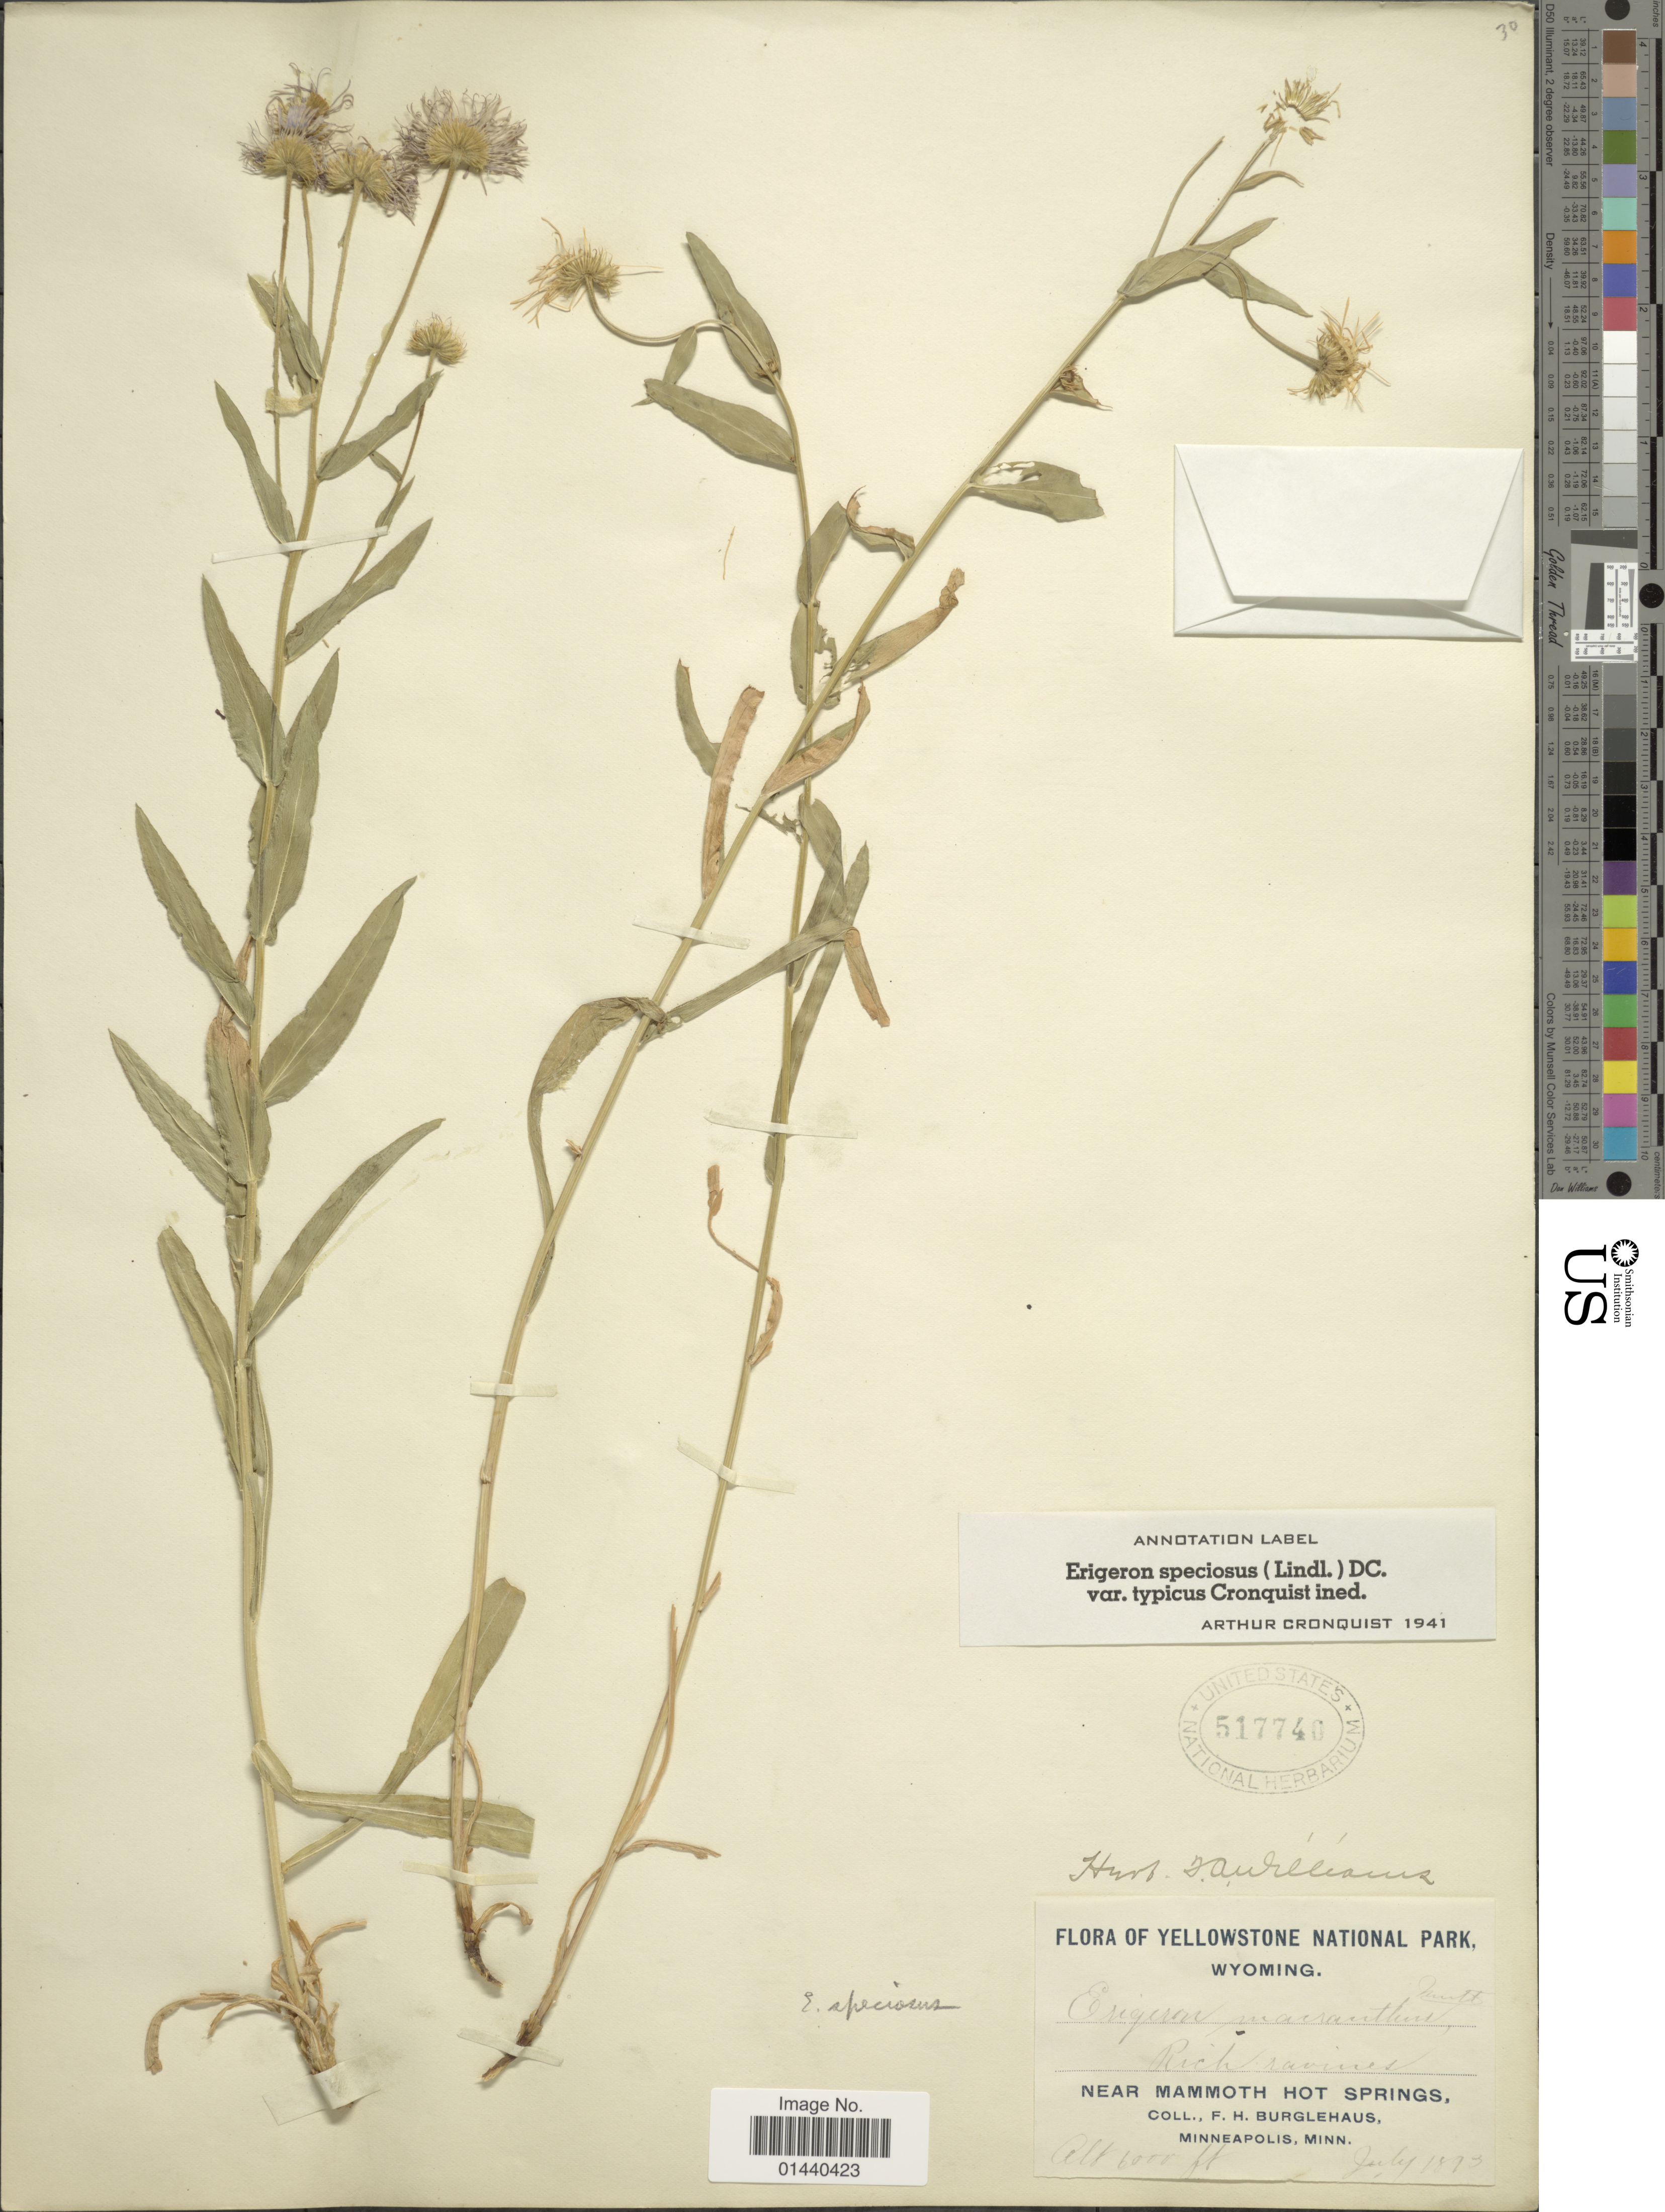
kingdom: Plantae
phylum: Tracheophyta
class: Magnoliopsida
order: Asterales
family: Asteraceae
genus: Erigeron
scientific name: Erigeron speciosus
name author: (Lindl.) DC.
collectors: F. Burglehaus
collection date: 1893-07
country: United States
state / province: Wyoming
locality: Yellowstone National Park. Near Mammoth Hot Springs.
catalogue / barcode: US 517740